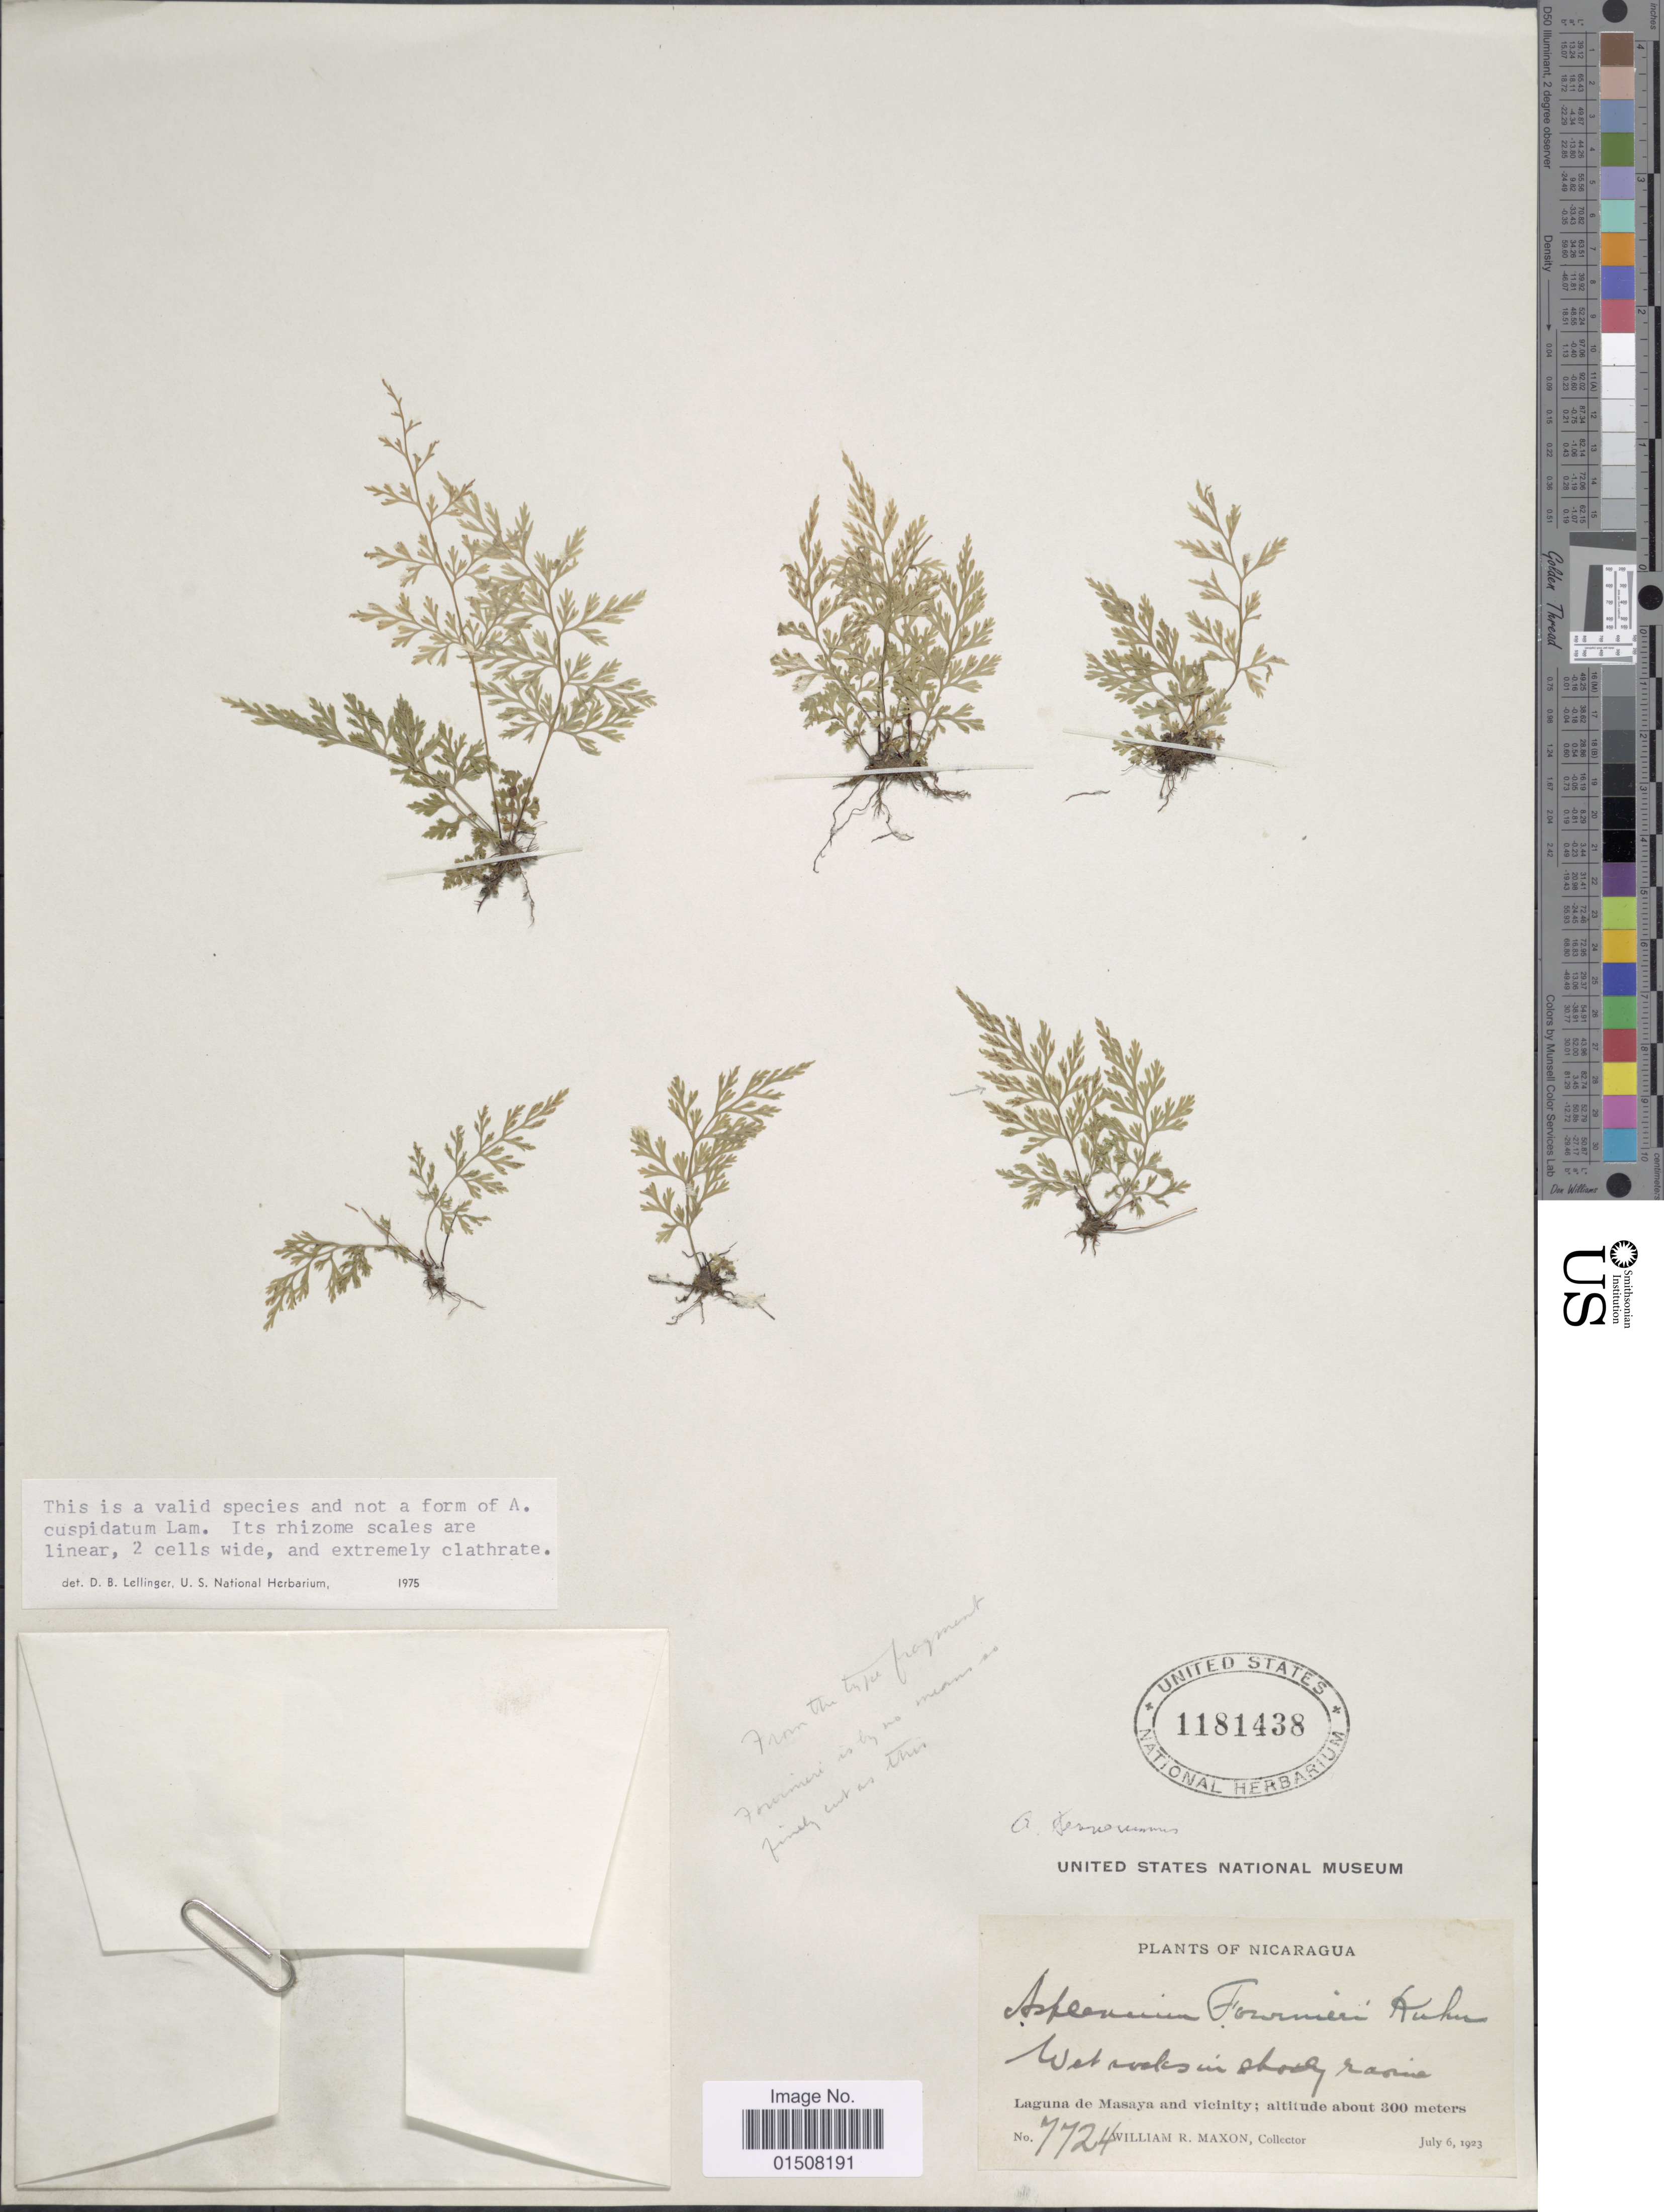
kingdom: Plantae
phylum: Tracheophyta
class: Polypodiopsida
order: Polypodiales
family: Aspleniaceae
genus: Asplenium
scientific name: Asplenium tenerrimum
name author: Mett. ex Kuhn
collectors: W. R. Maxon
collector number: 7724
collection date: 1923-07-06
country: Nicaragua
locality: Laguna de Masaya and vicinity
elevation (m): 300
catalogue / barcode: US 1181438